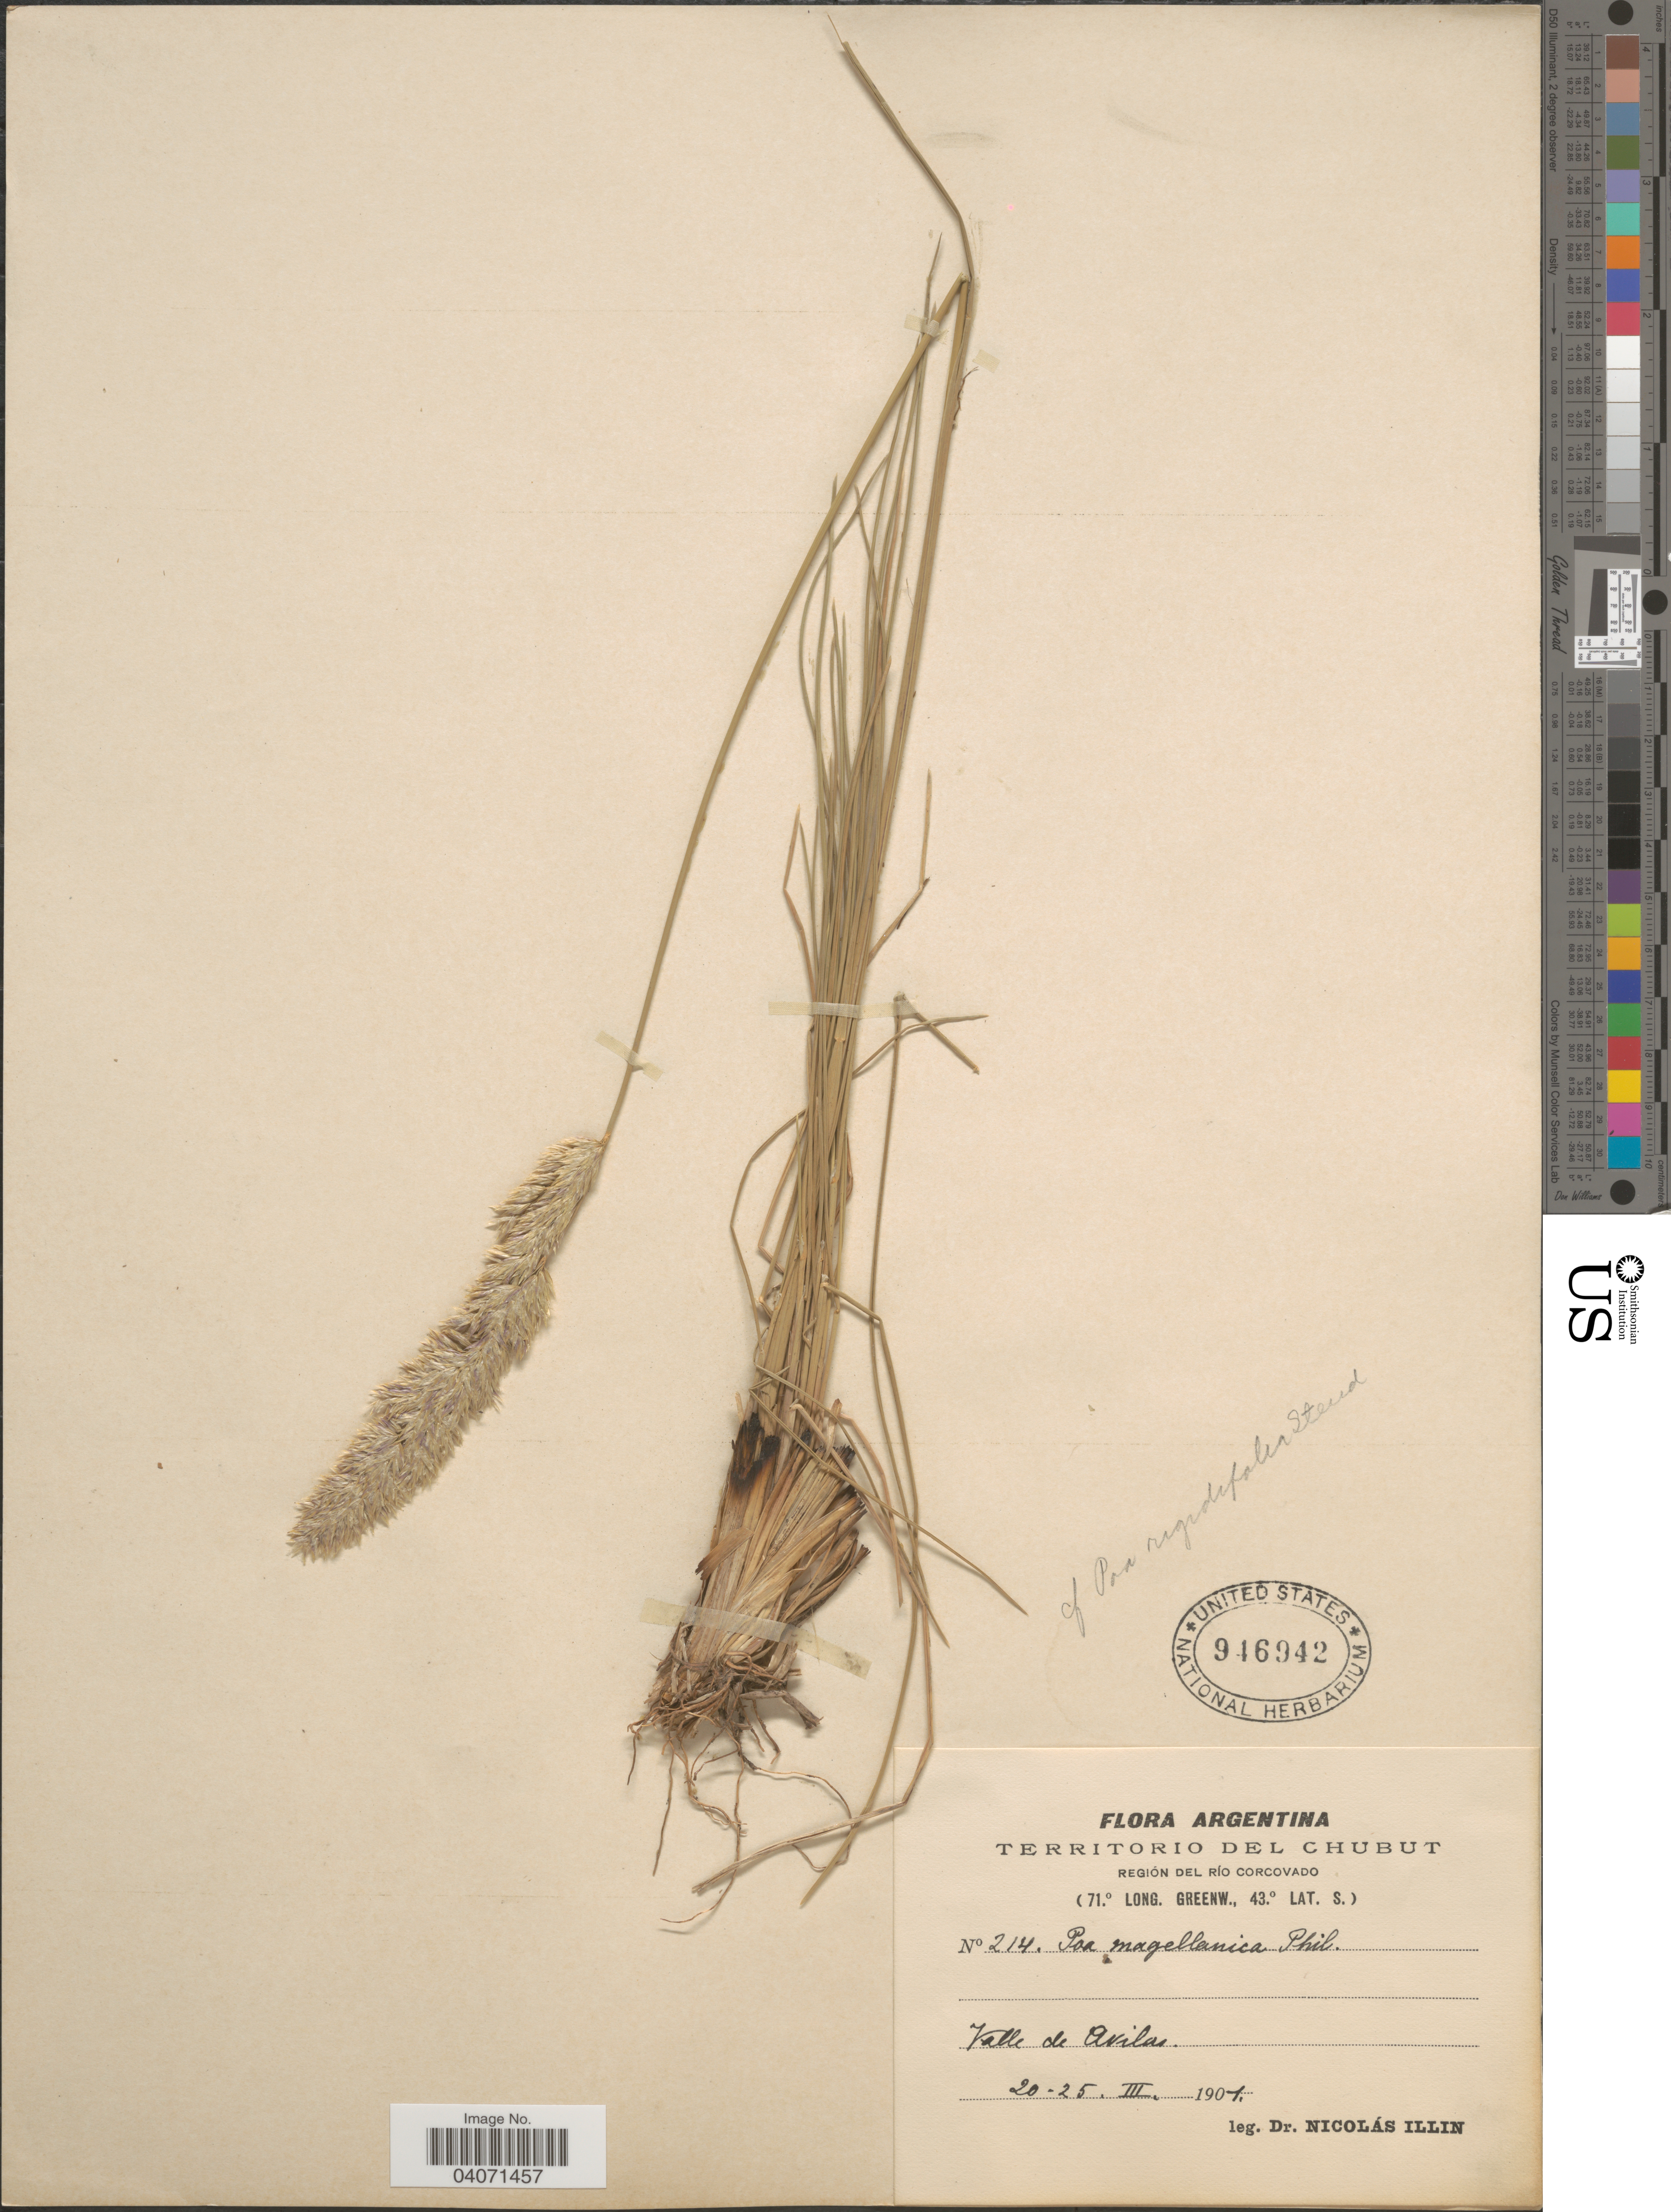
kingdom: Plantae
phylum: Tracheophyta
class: Liliopsida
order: Poales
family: Poaceae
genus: Poa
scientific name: Poa spiciformis var. spiciformis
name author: Steud.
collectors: N. Illin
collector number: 214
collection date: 1901-03-20/1901-03-25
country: Argentina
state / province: Chubut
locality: Región del Río Corcovado. Valle de Avilas.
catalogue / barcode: US 946942